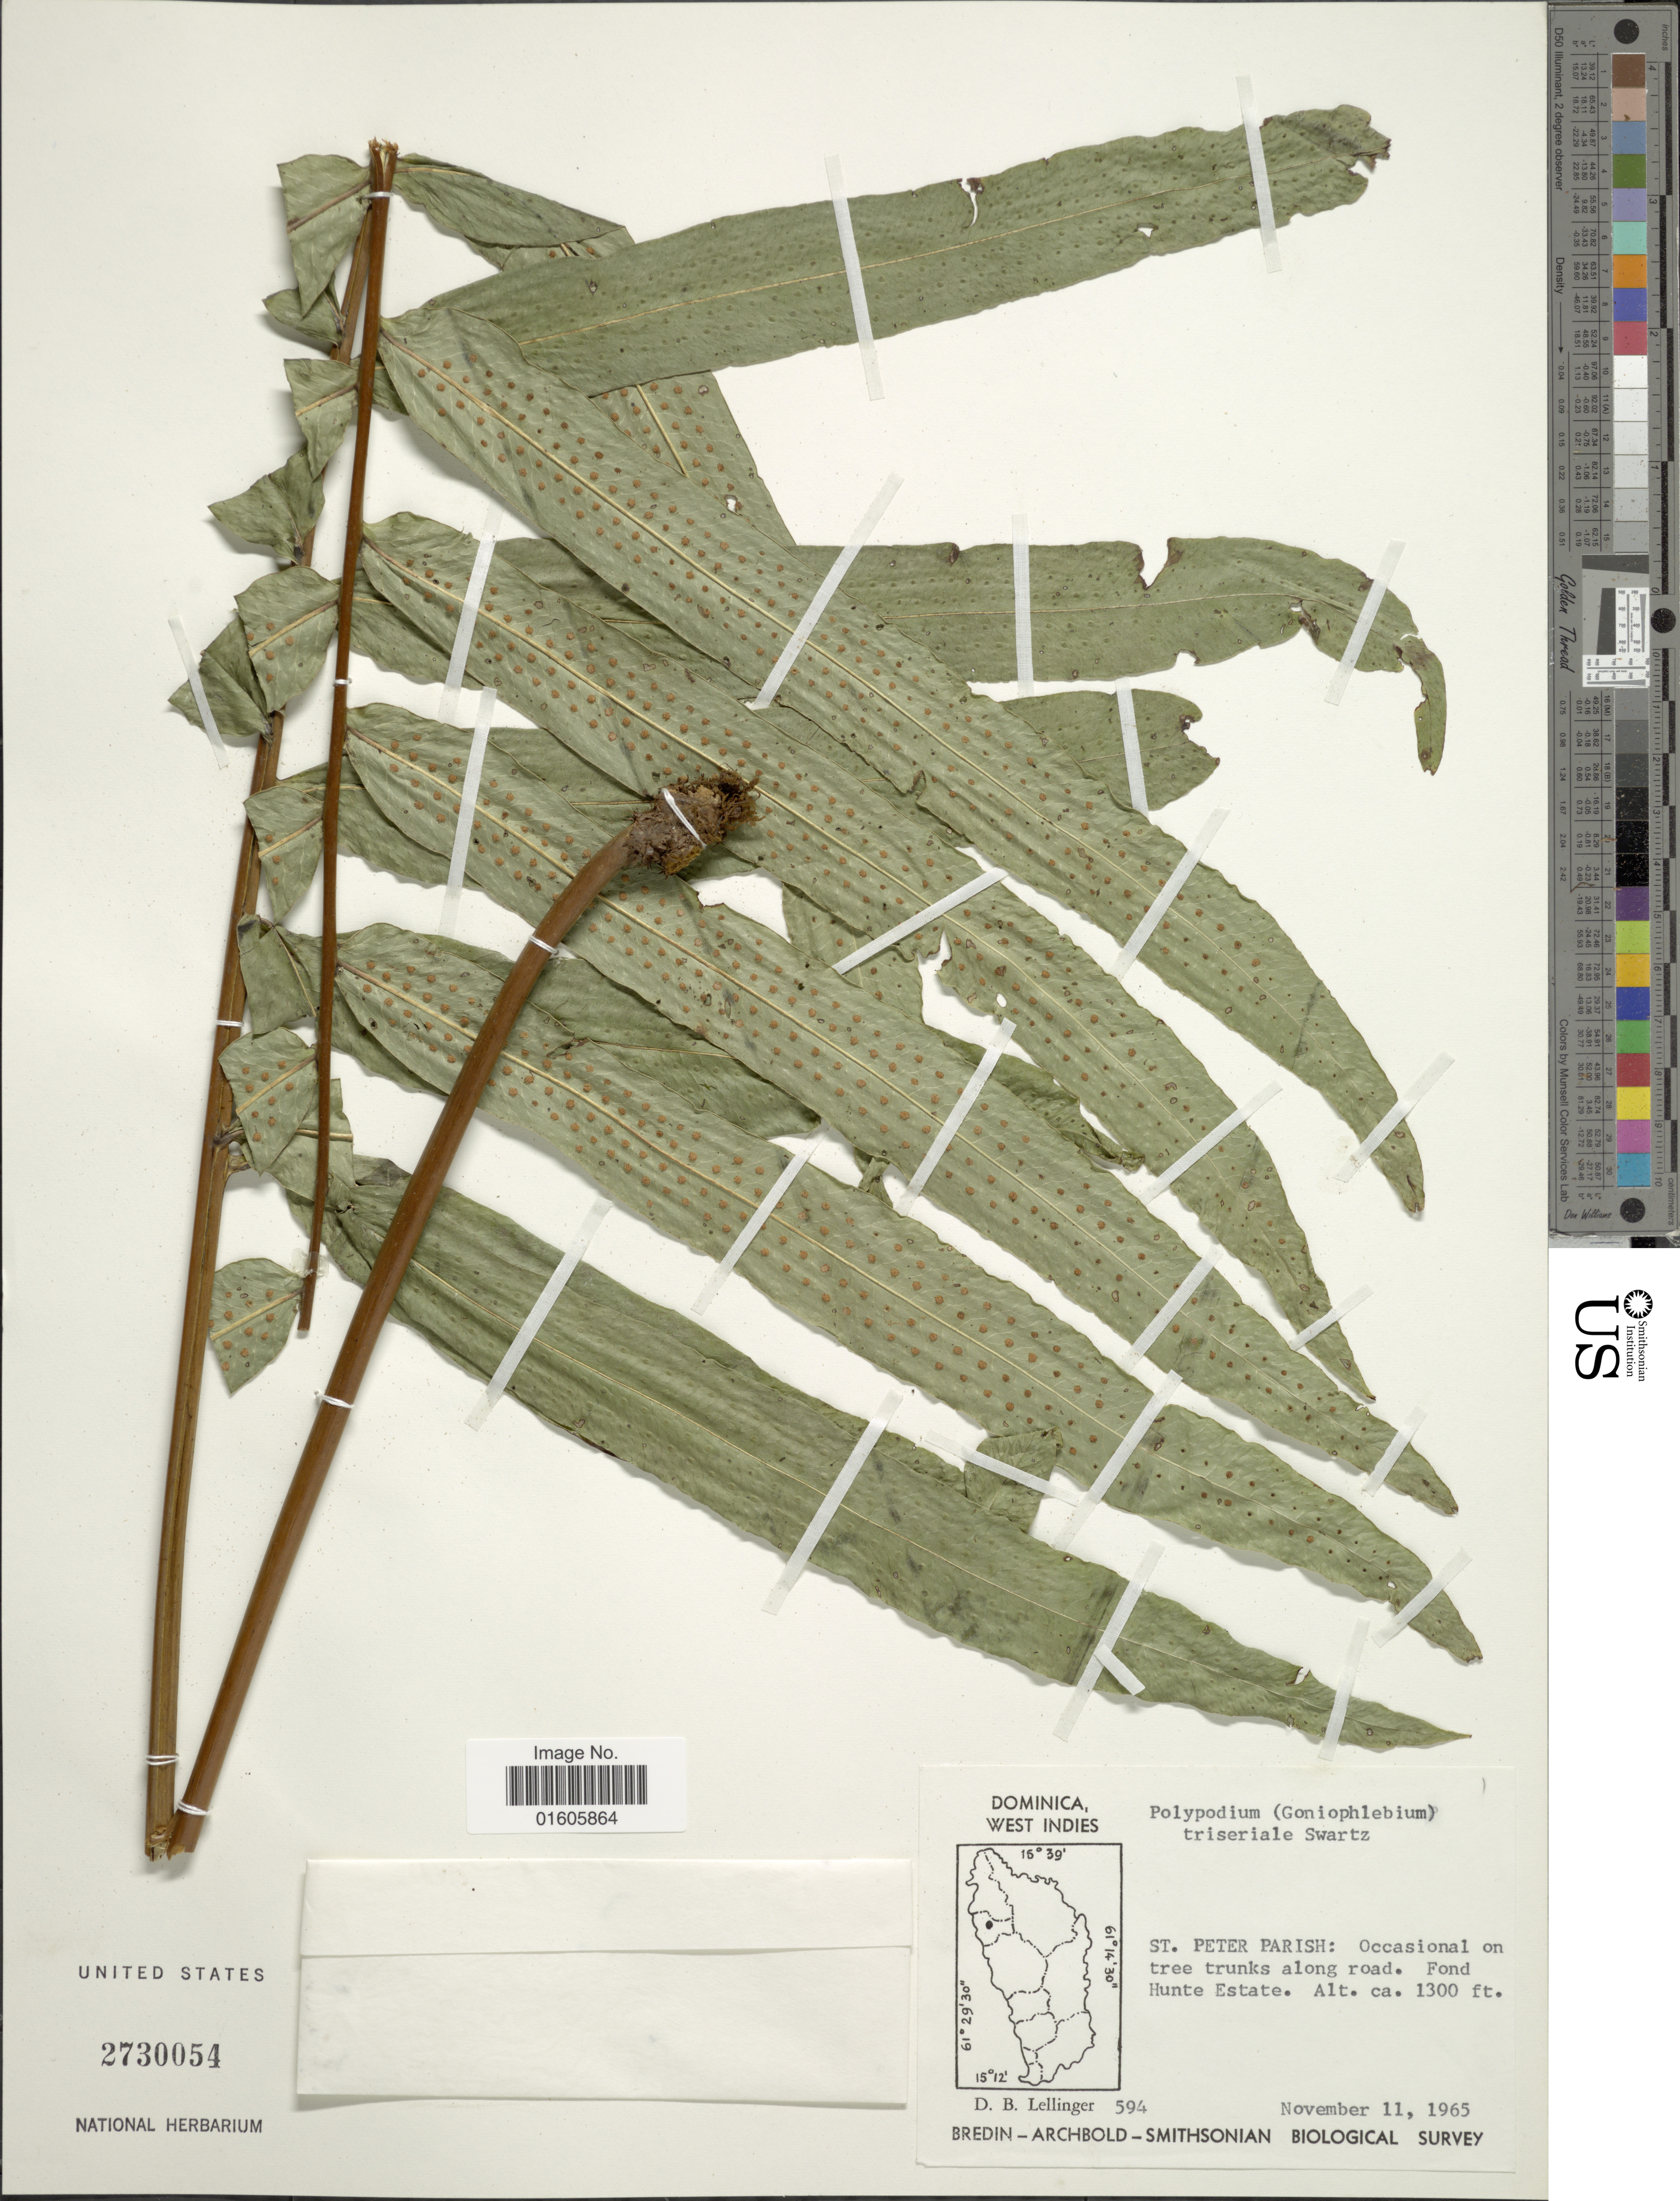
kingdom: Plantae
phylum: Tracheophyta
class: Polypodiopsida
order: Polypodiales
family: Polypodiaceae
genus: Serpocaulon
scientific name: Serpocaulon triseriale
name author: (Sw.) A.R. Sm.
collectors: D. B. Lellinger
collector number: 594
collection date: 1965-11-11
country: Dominica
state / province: St. Peter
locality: St. Peter Parish: Occasional on tree trunks along road. Fond Hunte Estate.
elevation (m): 396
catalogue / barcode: US 2730054